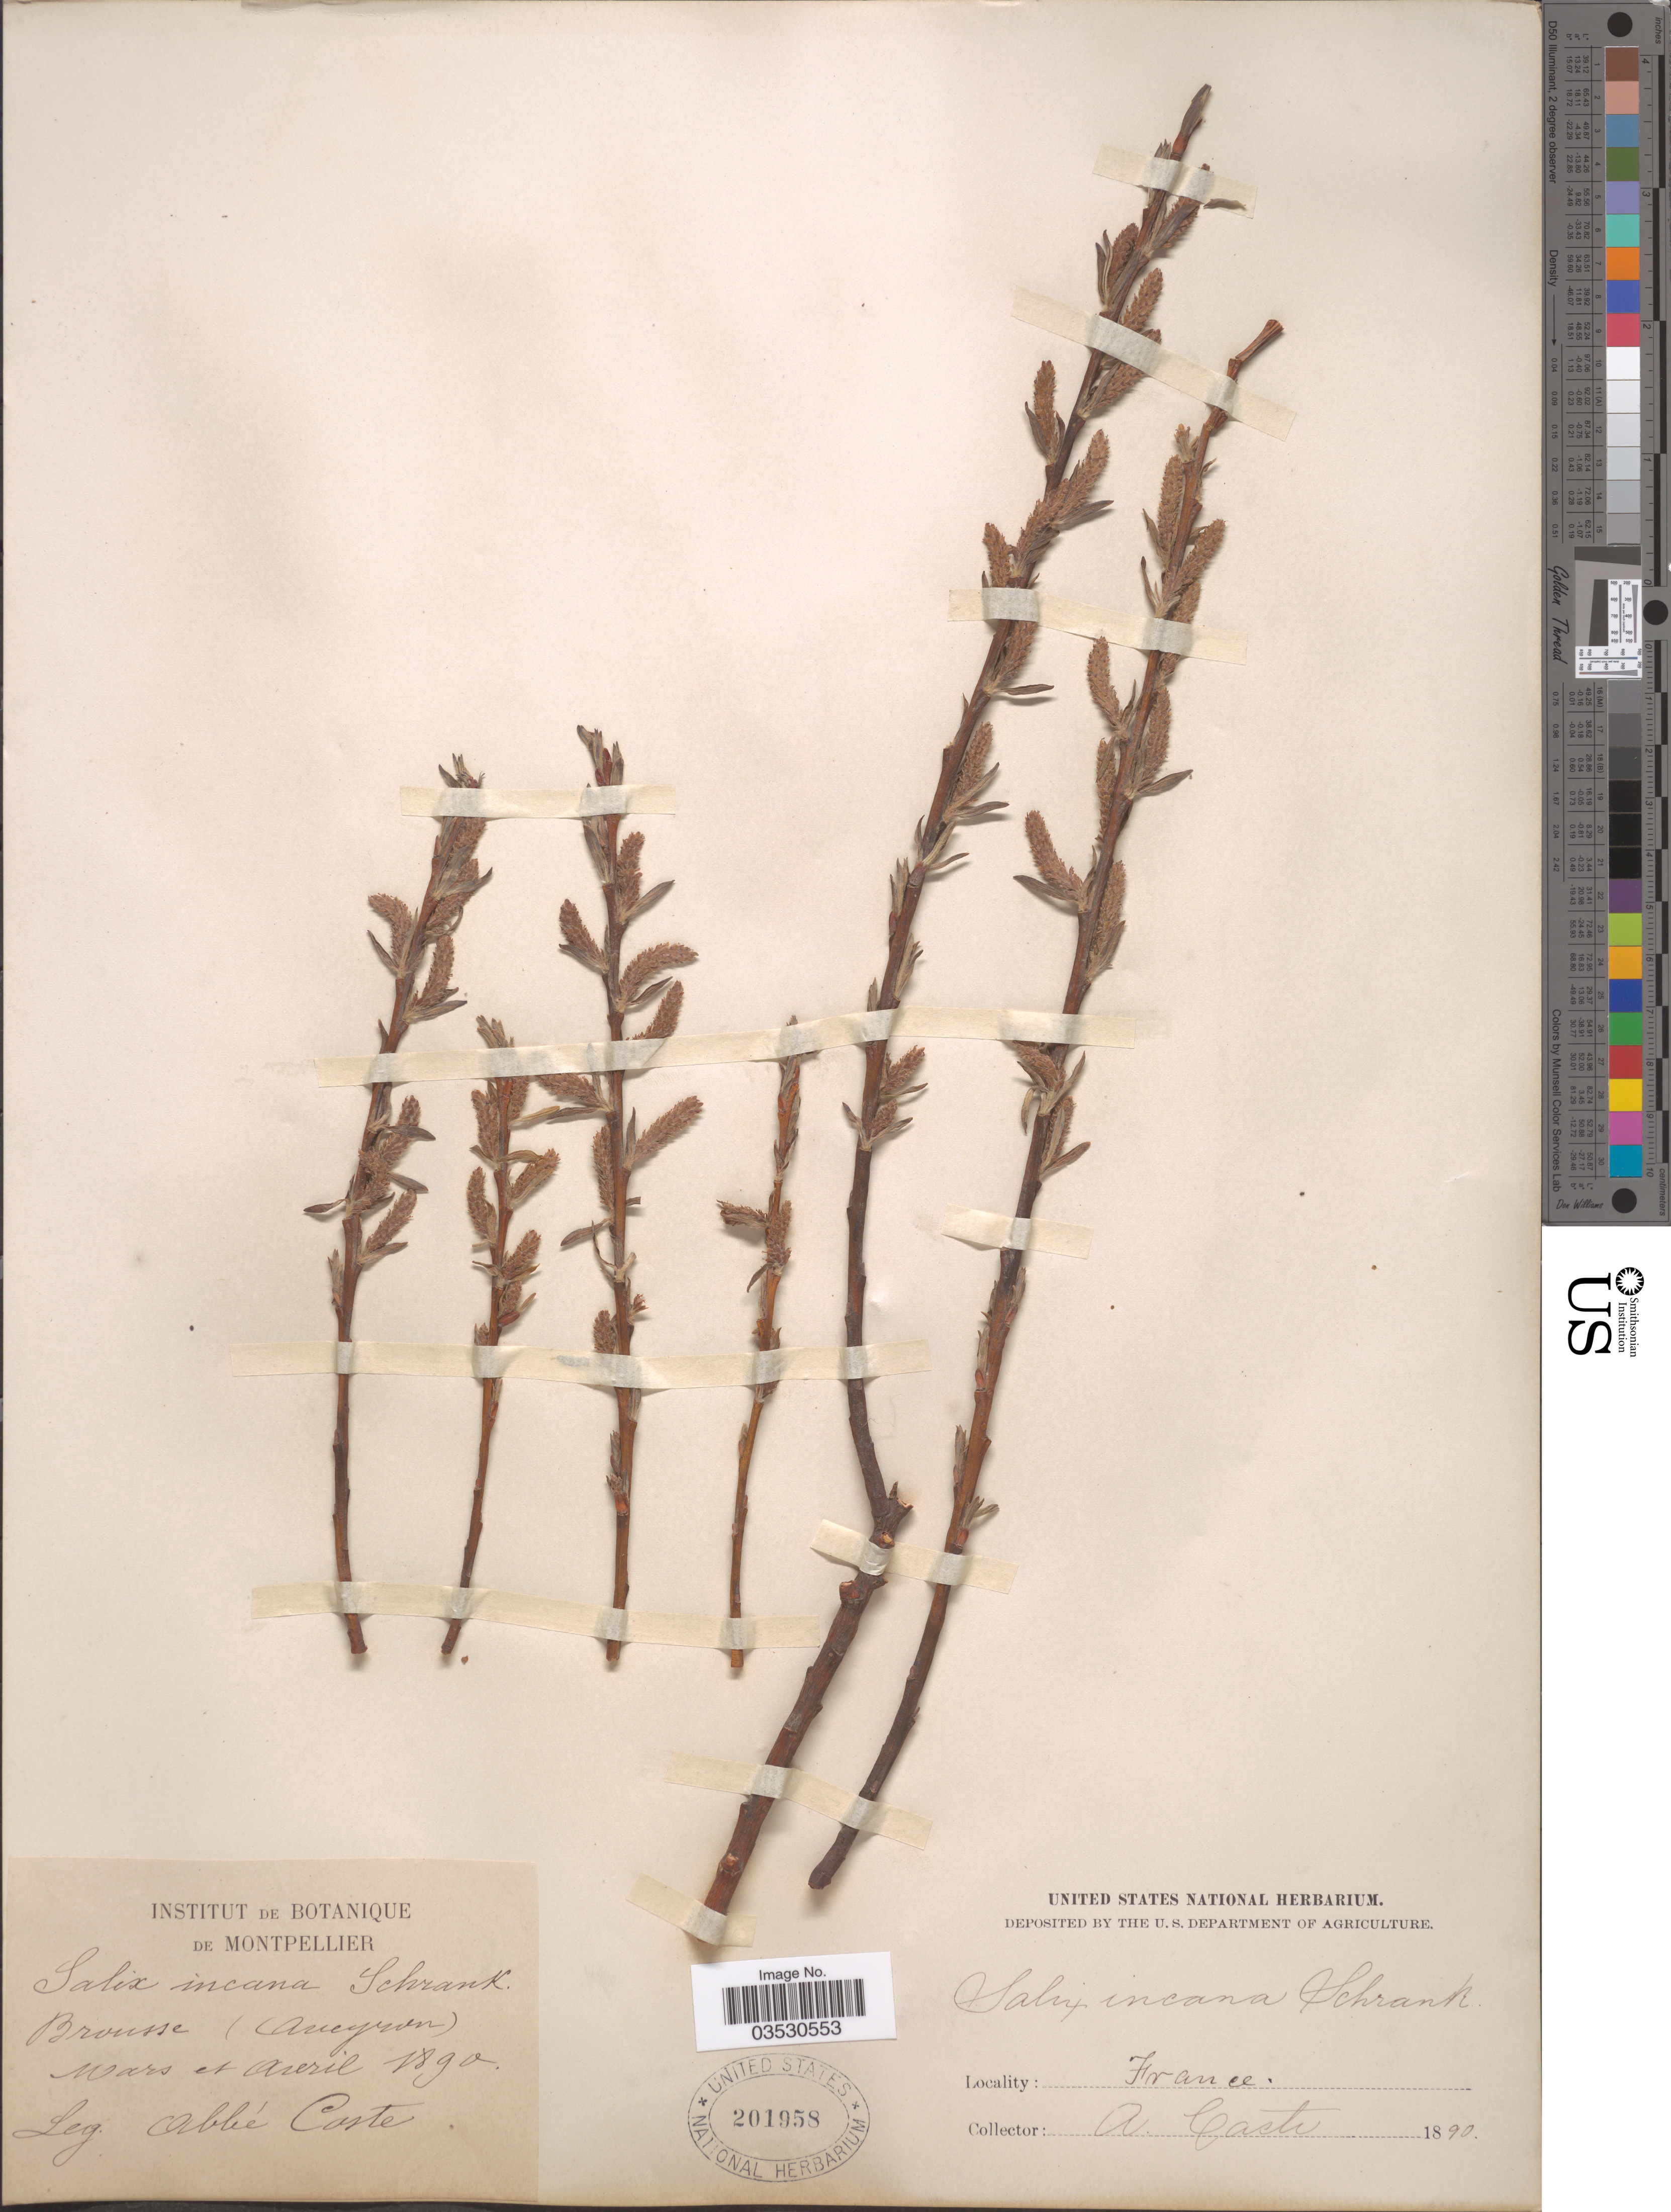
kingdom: Plantae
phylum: Tracheophyta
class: Magnoliopsida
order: Malpighiales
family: Salicaceae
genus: Salix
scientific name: Salix incana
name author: Michx.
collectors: A. Caste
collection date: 1890-03/1890-04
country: France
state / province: Occitanie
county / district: Aveyron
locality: Brousse (Aveyron).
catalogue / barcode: US 201958